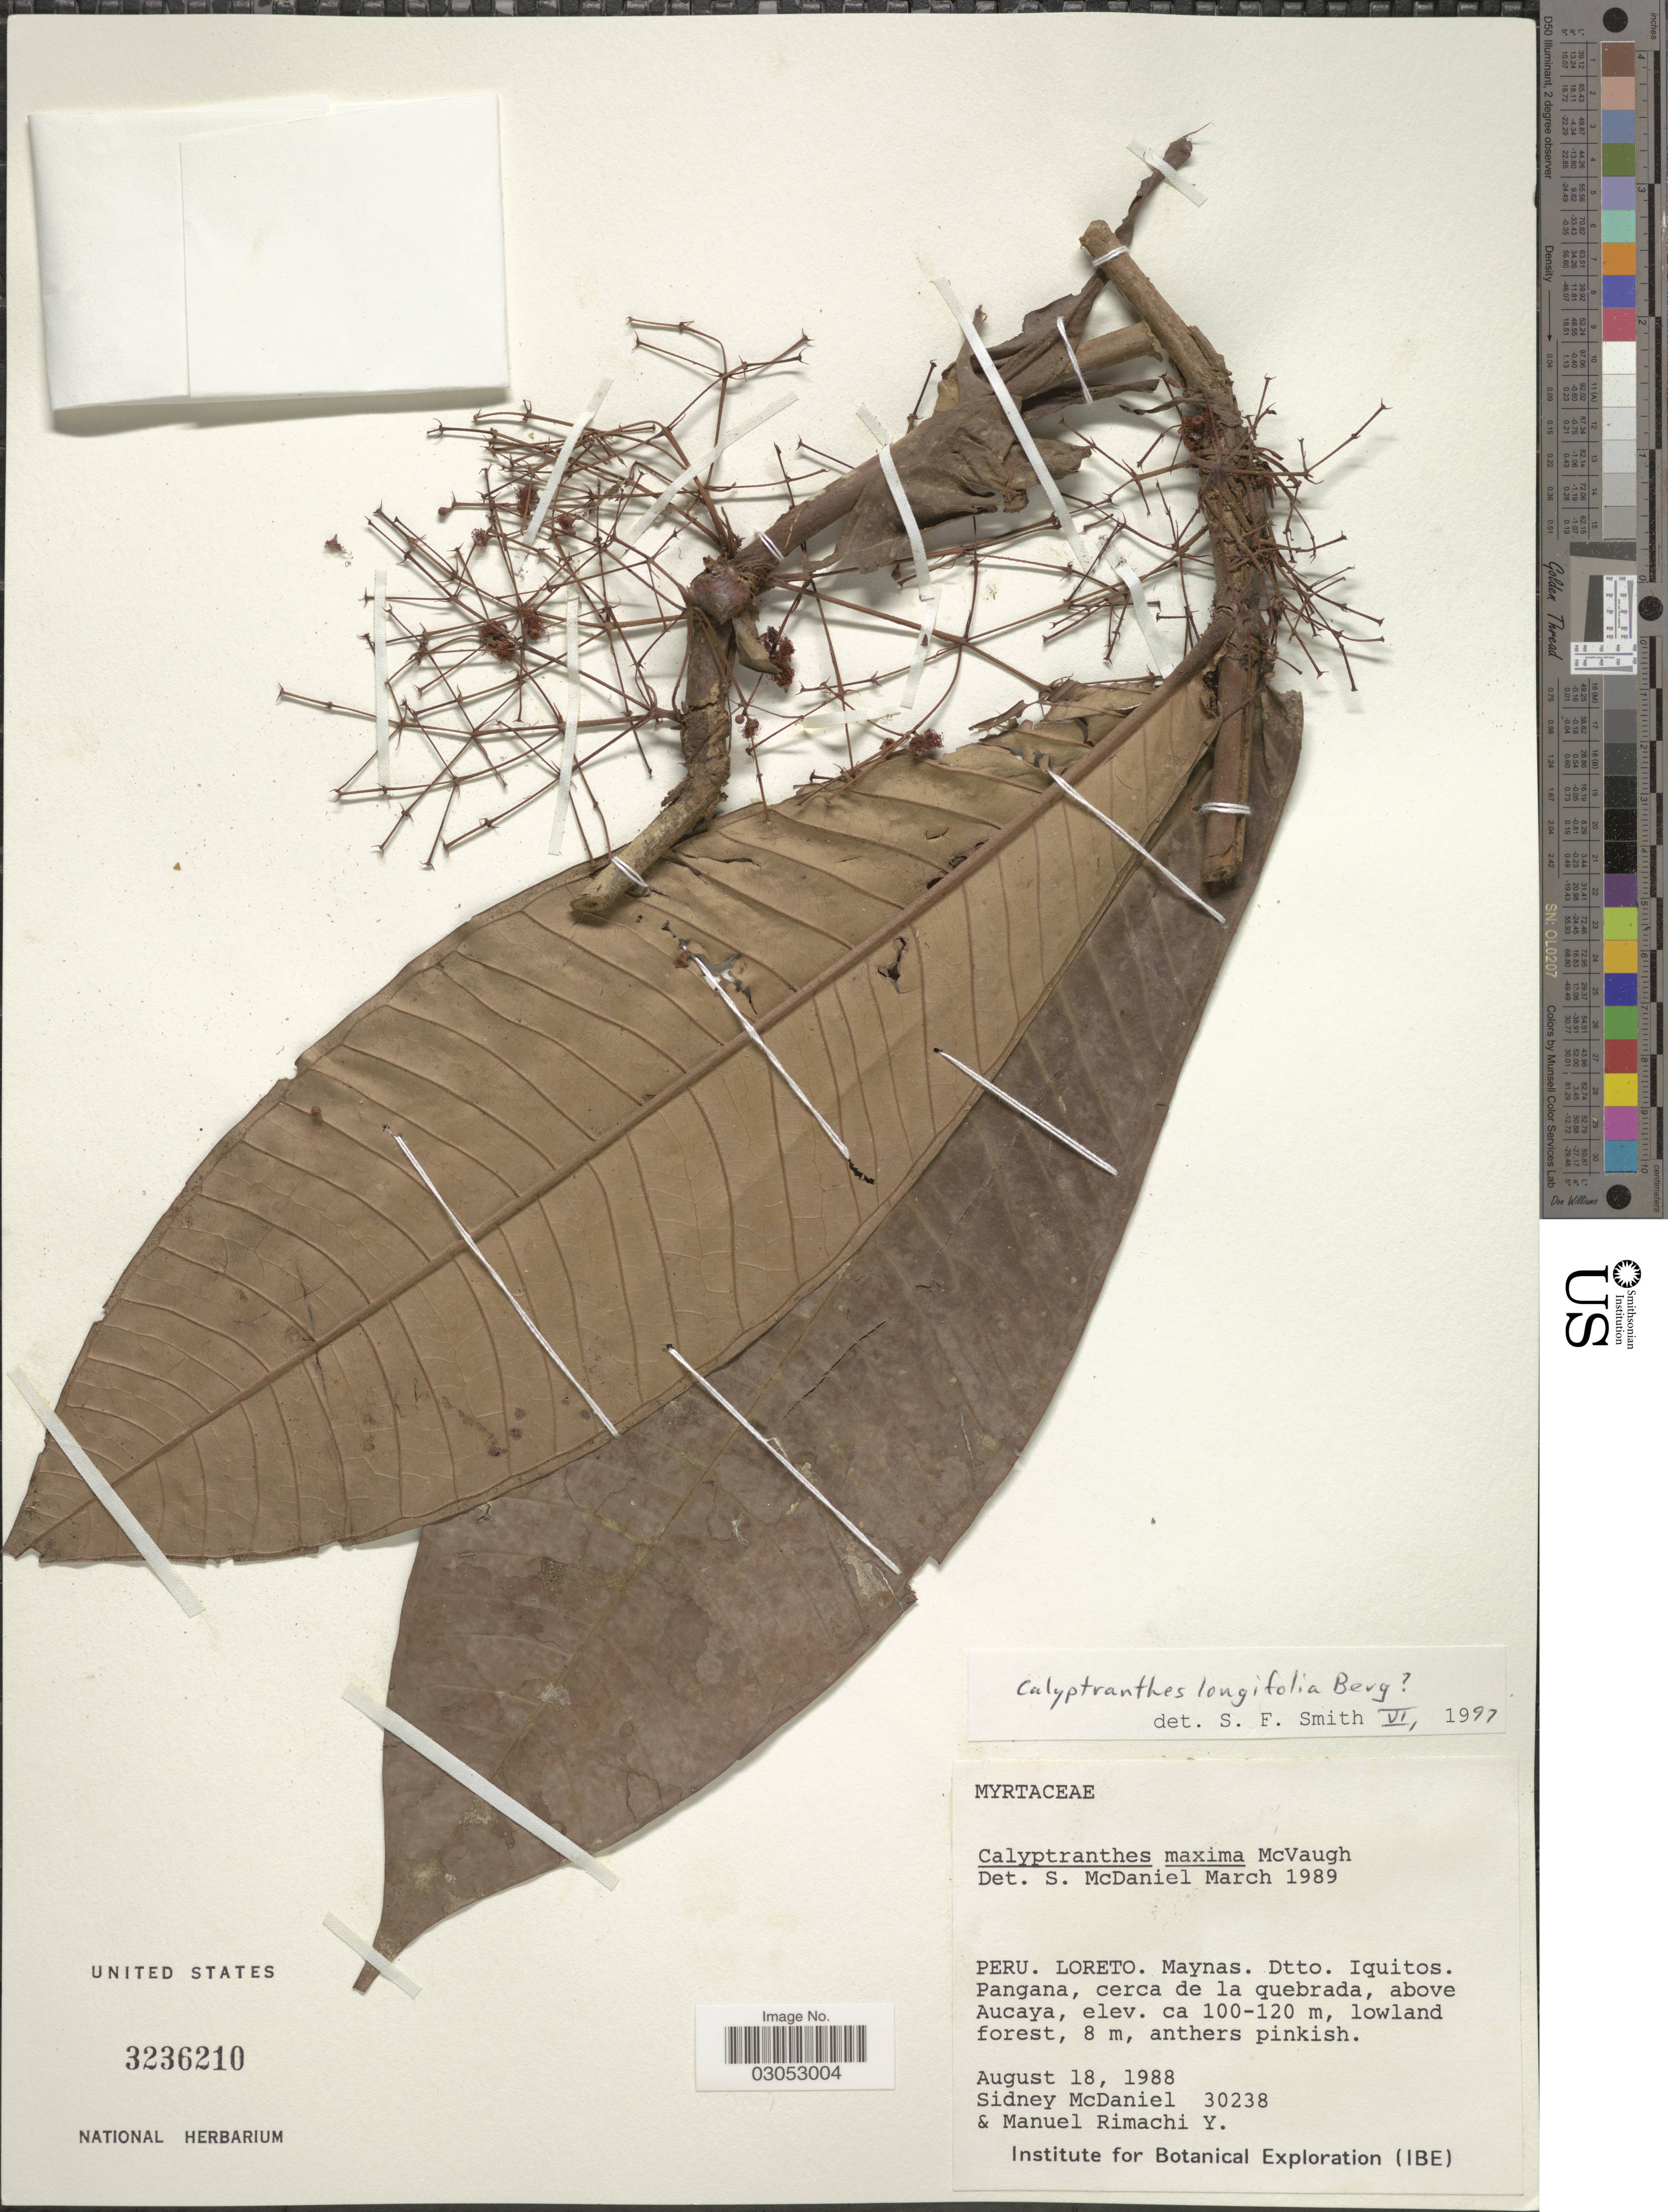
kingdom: Plantae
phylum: Tracheophyta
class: Magnoliopsida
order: Myrtales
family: Myrtaceae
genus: Myrcia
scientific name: Myrcia pleophlebia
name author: (Diels) G.P. Burton & E. Lucas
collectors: S. McDaniel & M. Rimachi Y.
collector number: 30238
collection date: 1988-08-18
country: Peru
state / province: Loreto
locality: Maynas. Dtto. Iquitos. Pangana, cerca de la quebrada, above Aucaya.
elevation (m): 100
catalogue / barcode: US 3236210